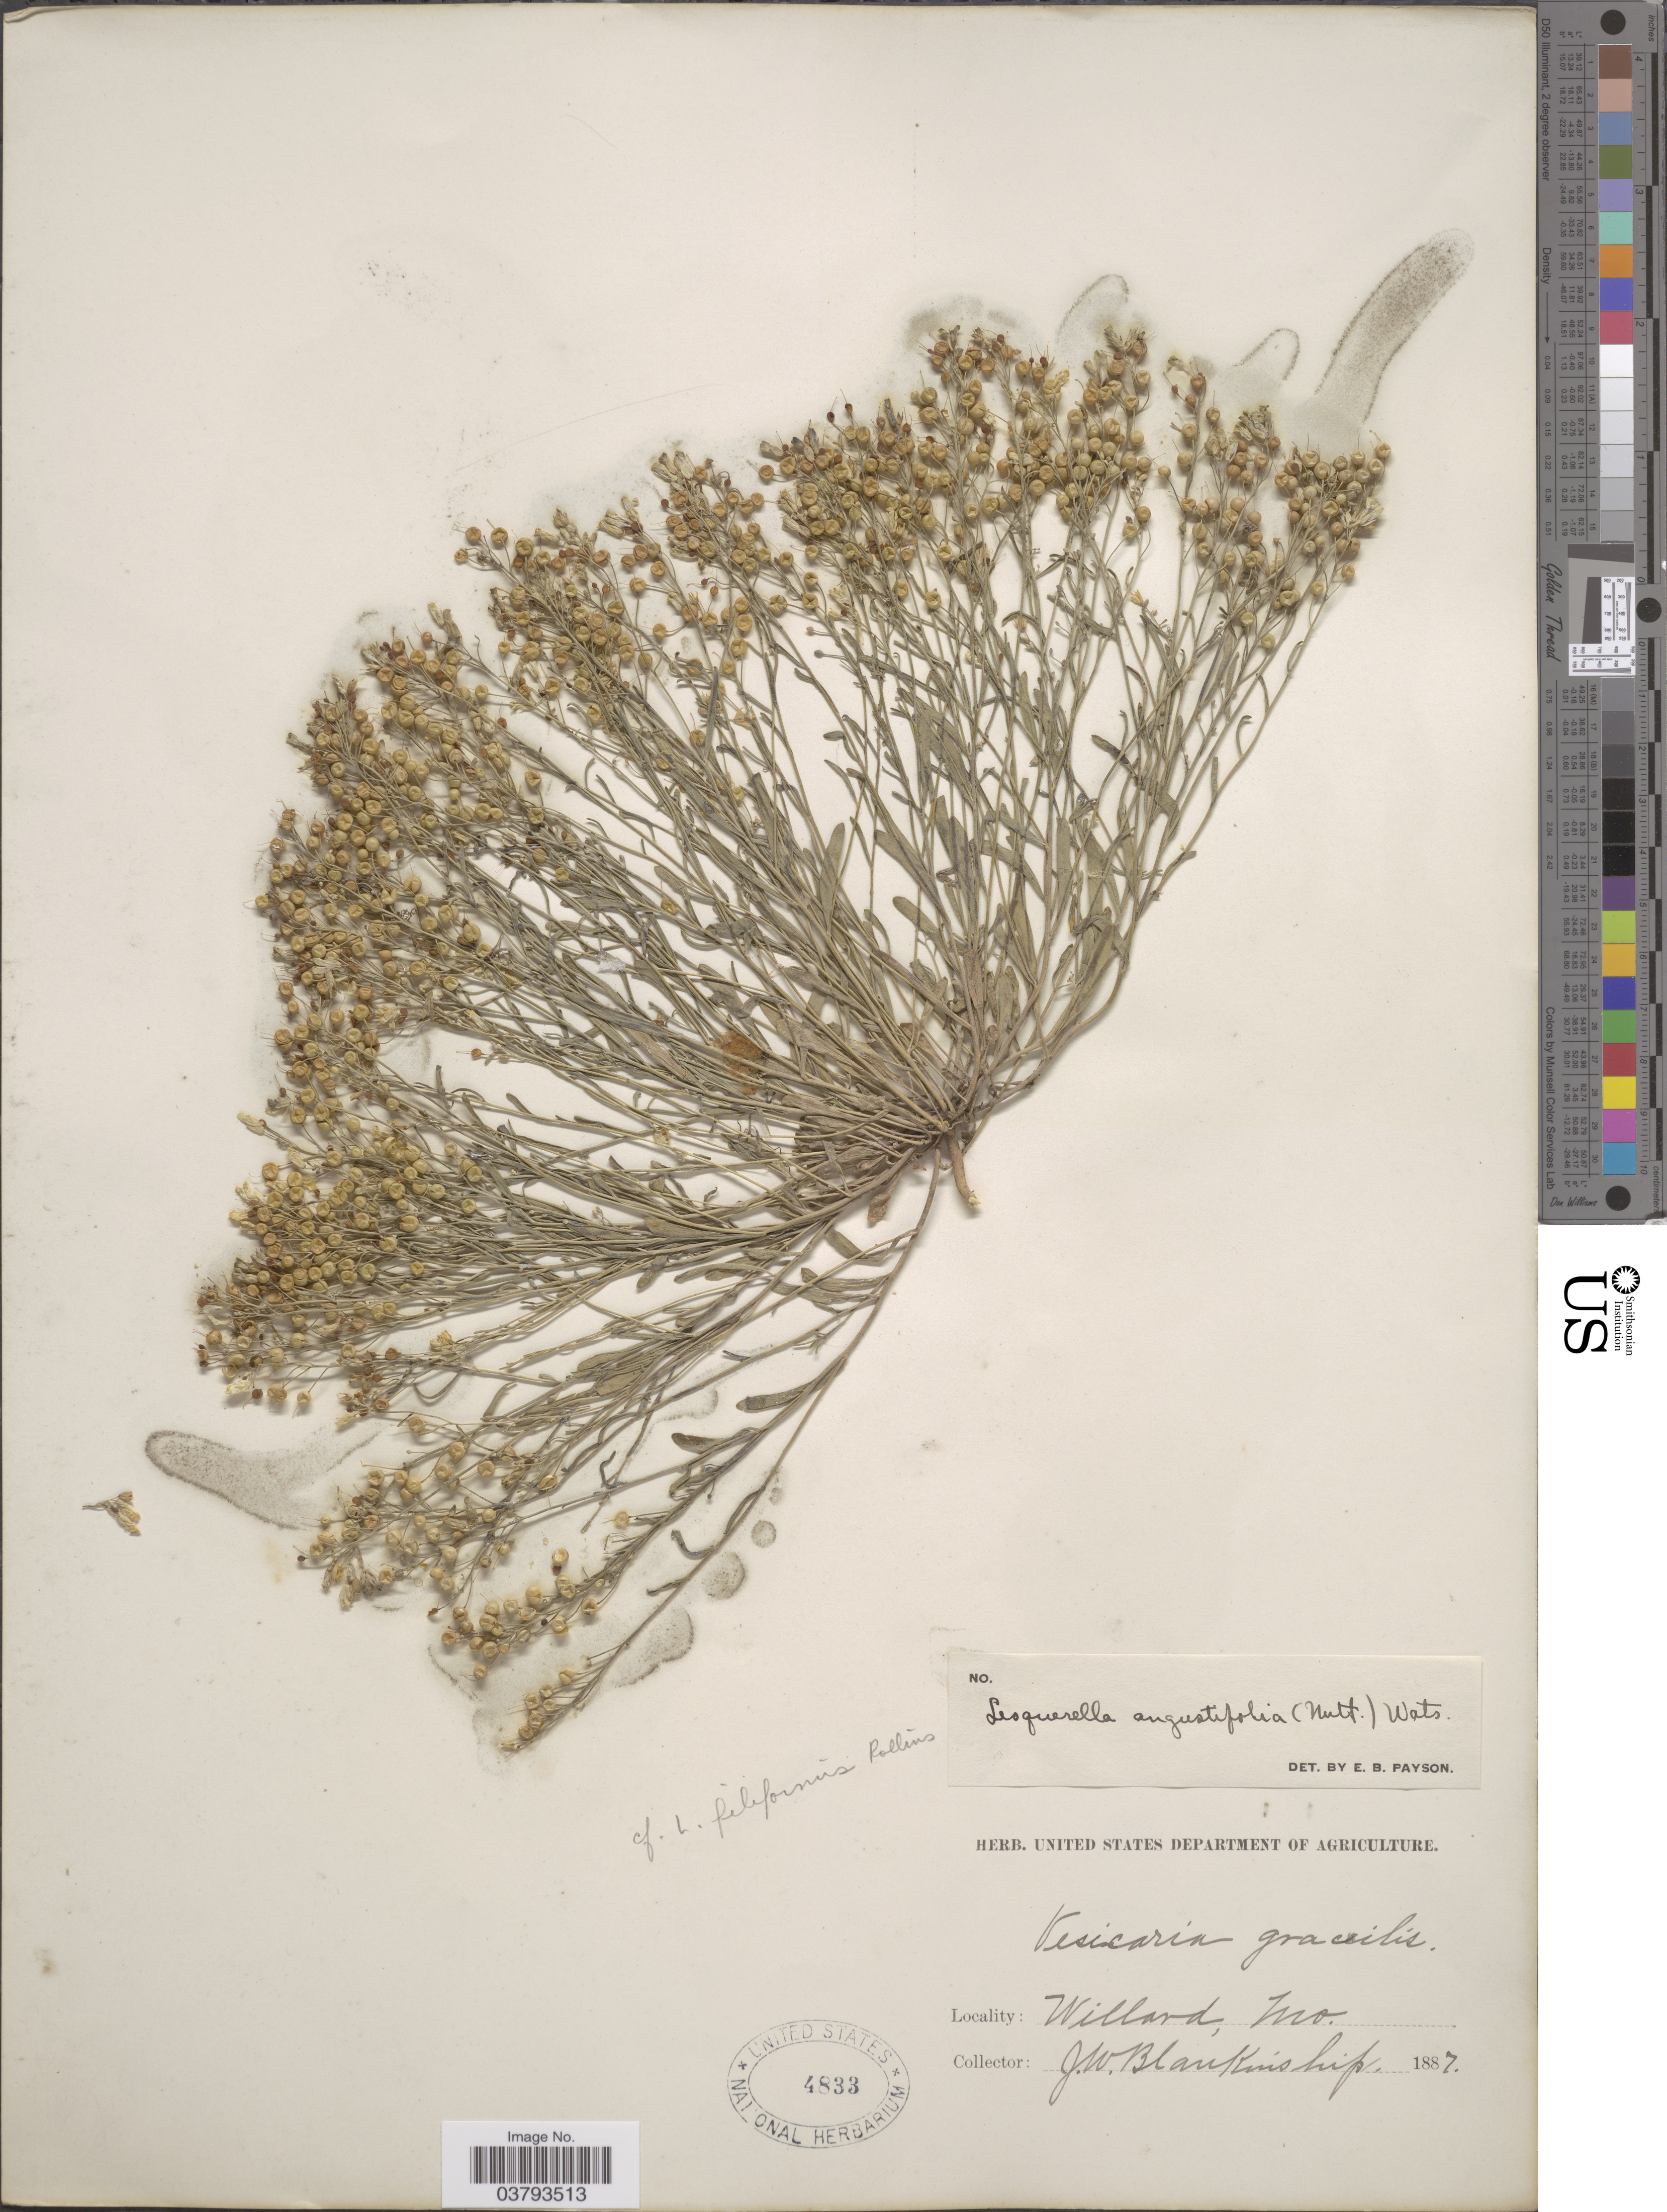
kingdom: Plantae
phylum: Tracheophyta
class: Magnoliopsida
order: Brassicales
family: Brassicaceae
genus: Lesquerella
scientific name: Lesquerella filiformis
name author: Rollins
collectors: J. W. Blankinship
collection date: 1887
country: United States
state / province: Missouri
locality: Willard.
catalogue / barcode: US 4833